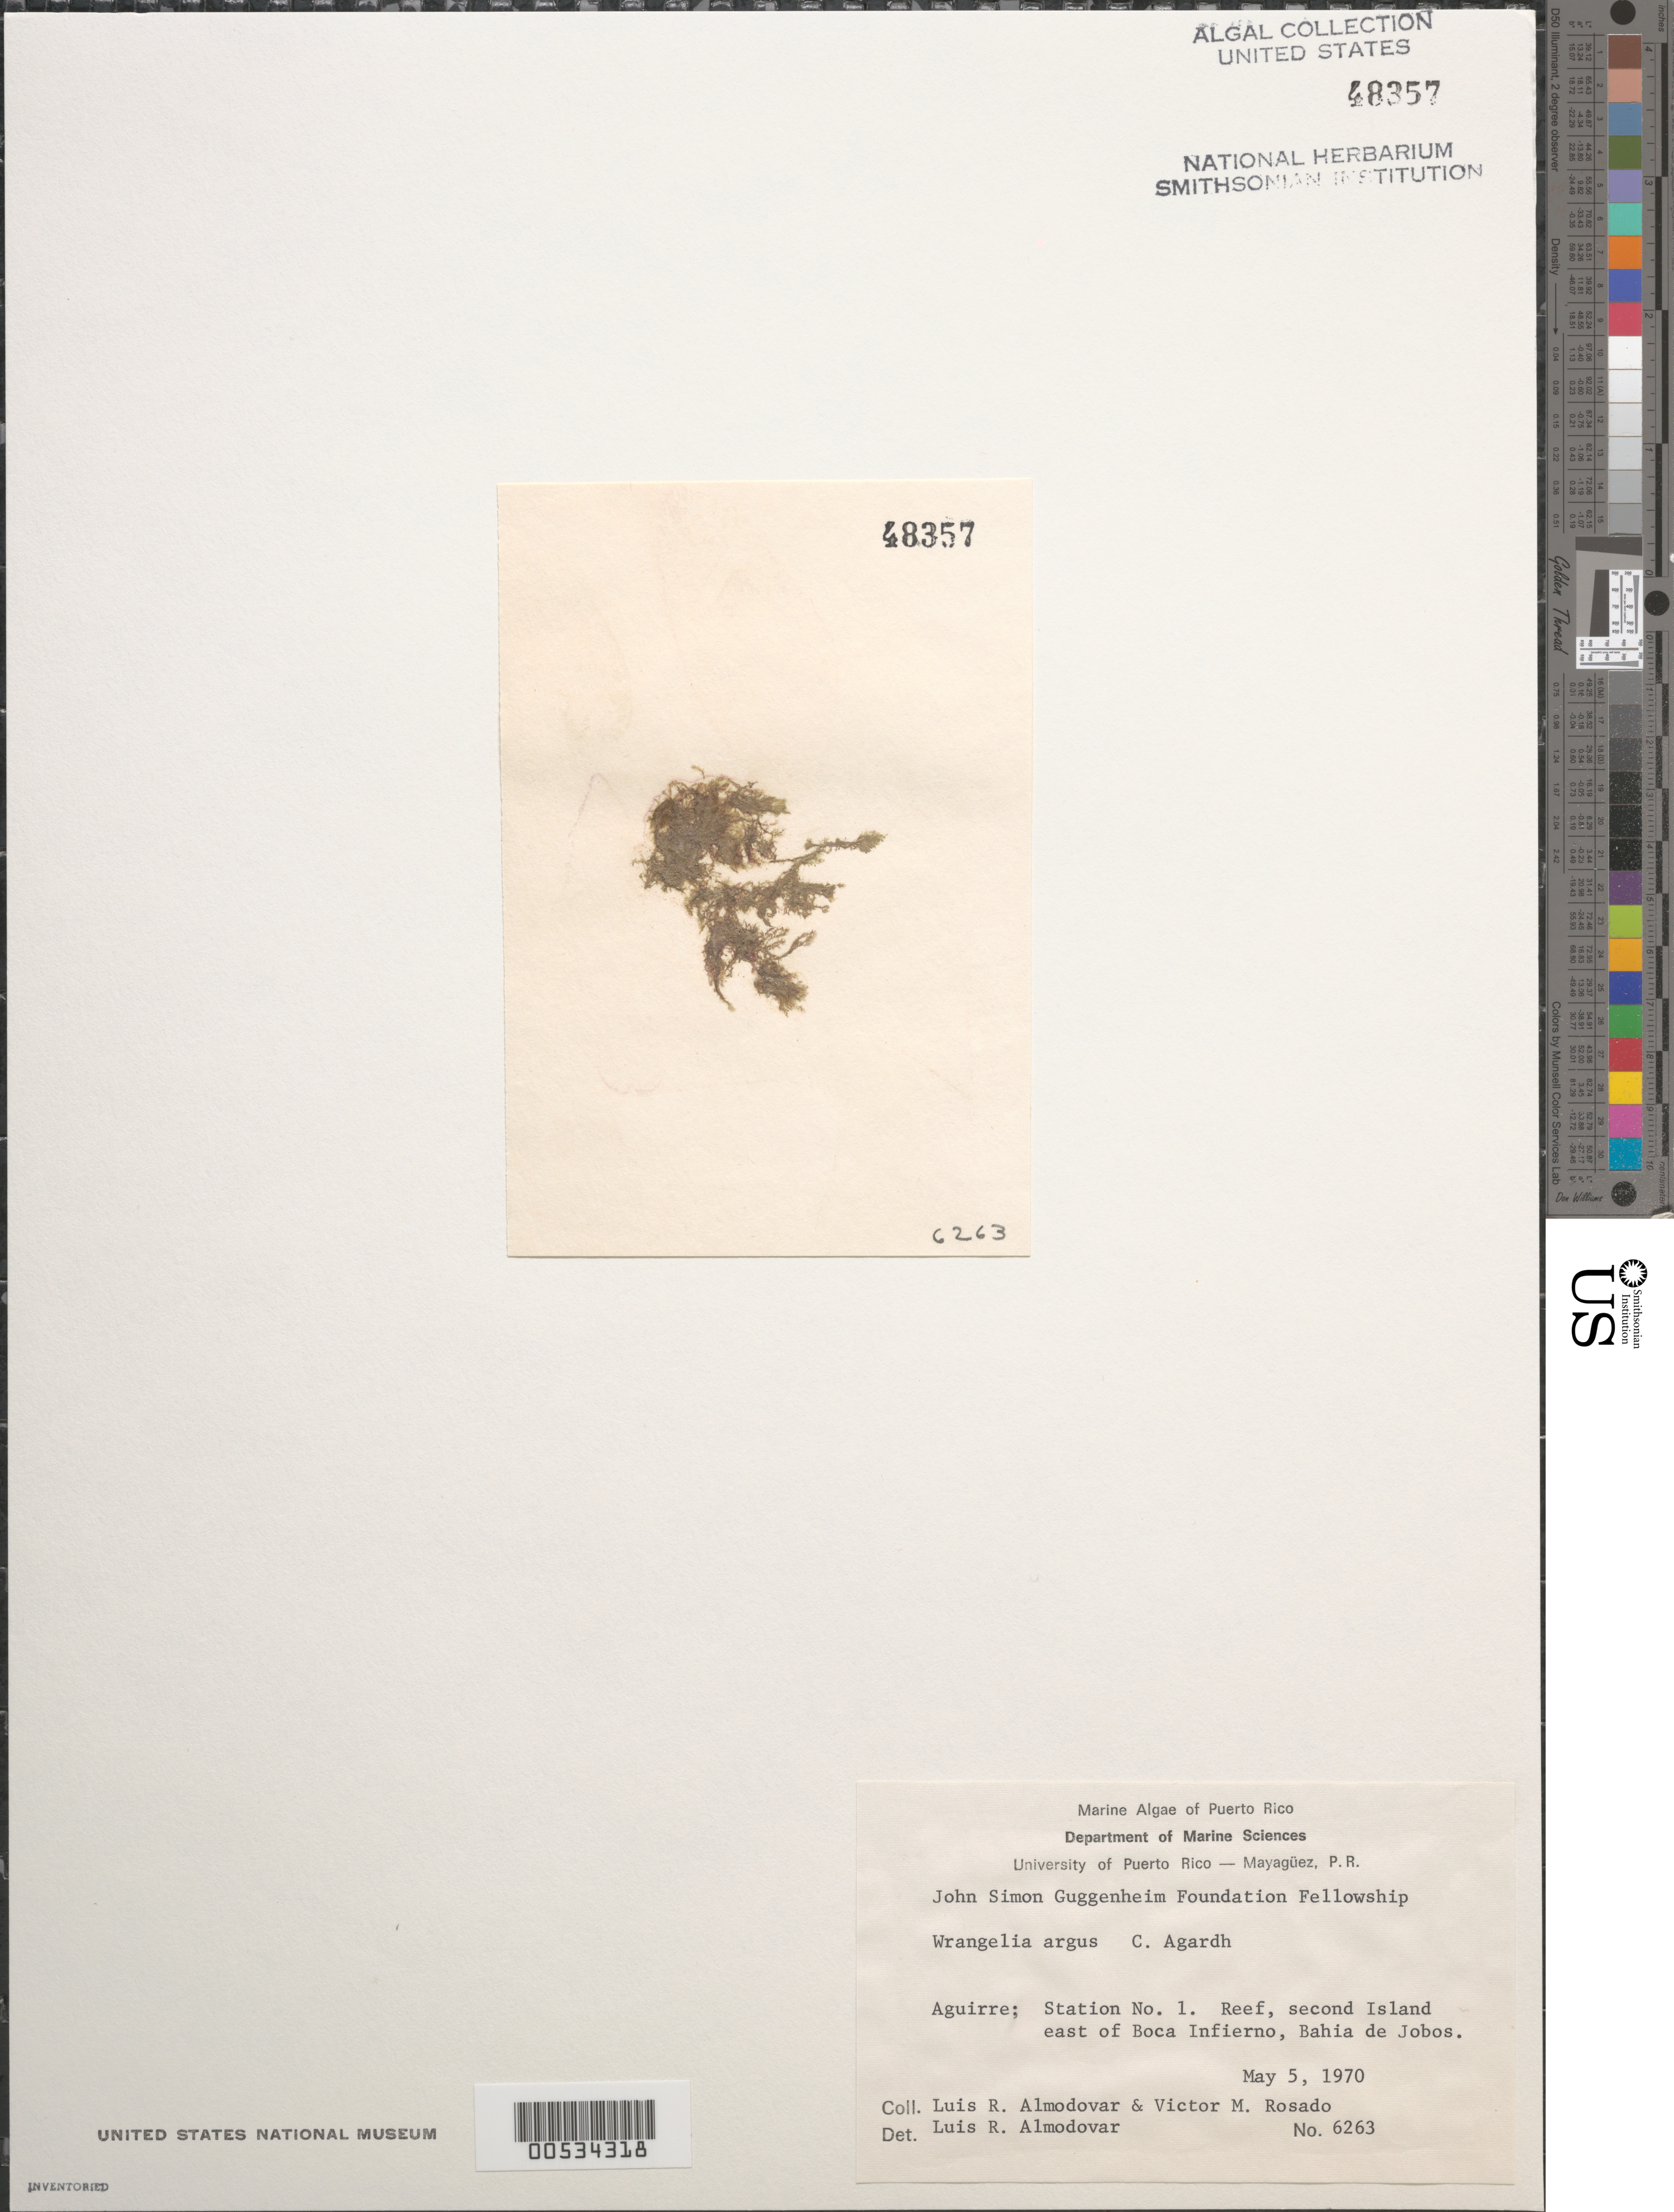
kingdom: Plantae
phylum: Rhodophyta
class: Florideophyceae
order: Ceramiales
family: Wrangeliaceae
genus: Wrangelia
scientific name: Wrangelia argus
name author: (Mont.) Mont.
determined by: Almodovar, L. R.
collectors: L. Almodovar & V. Rosado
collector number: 6263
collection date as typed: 05 May 1970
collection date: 1970-05-05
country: Puerto Rico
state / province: Guayama / Salinas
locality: Aguirre, Bahia de jobos, second island east of boca infierno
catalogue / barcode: US 48357